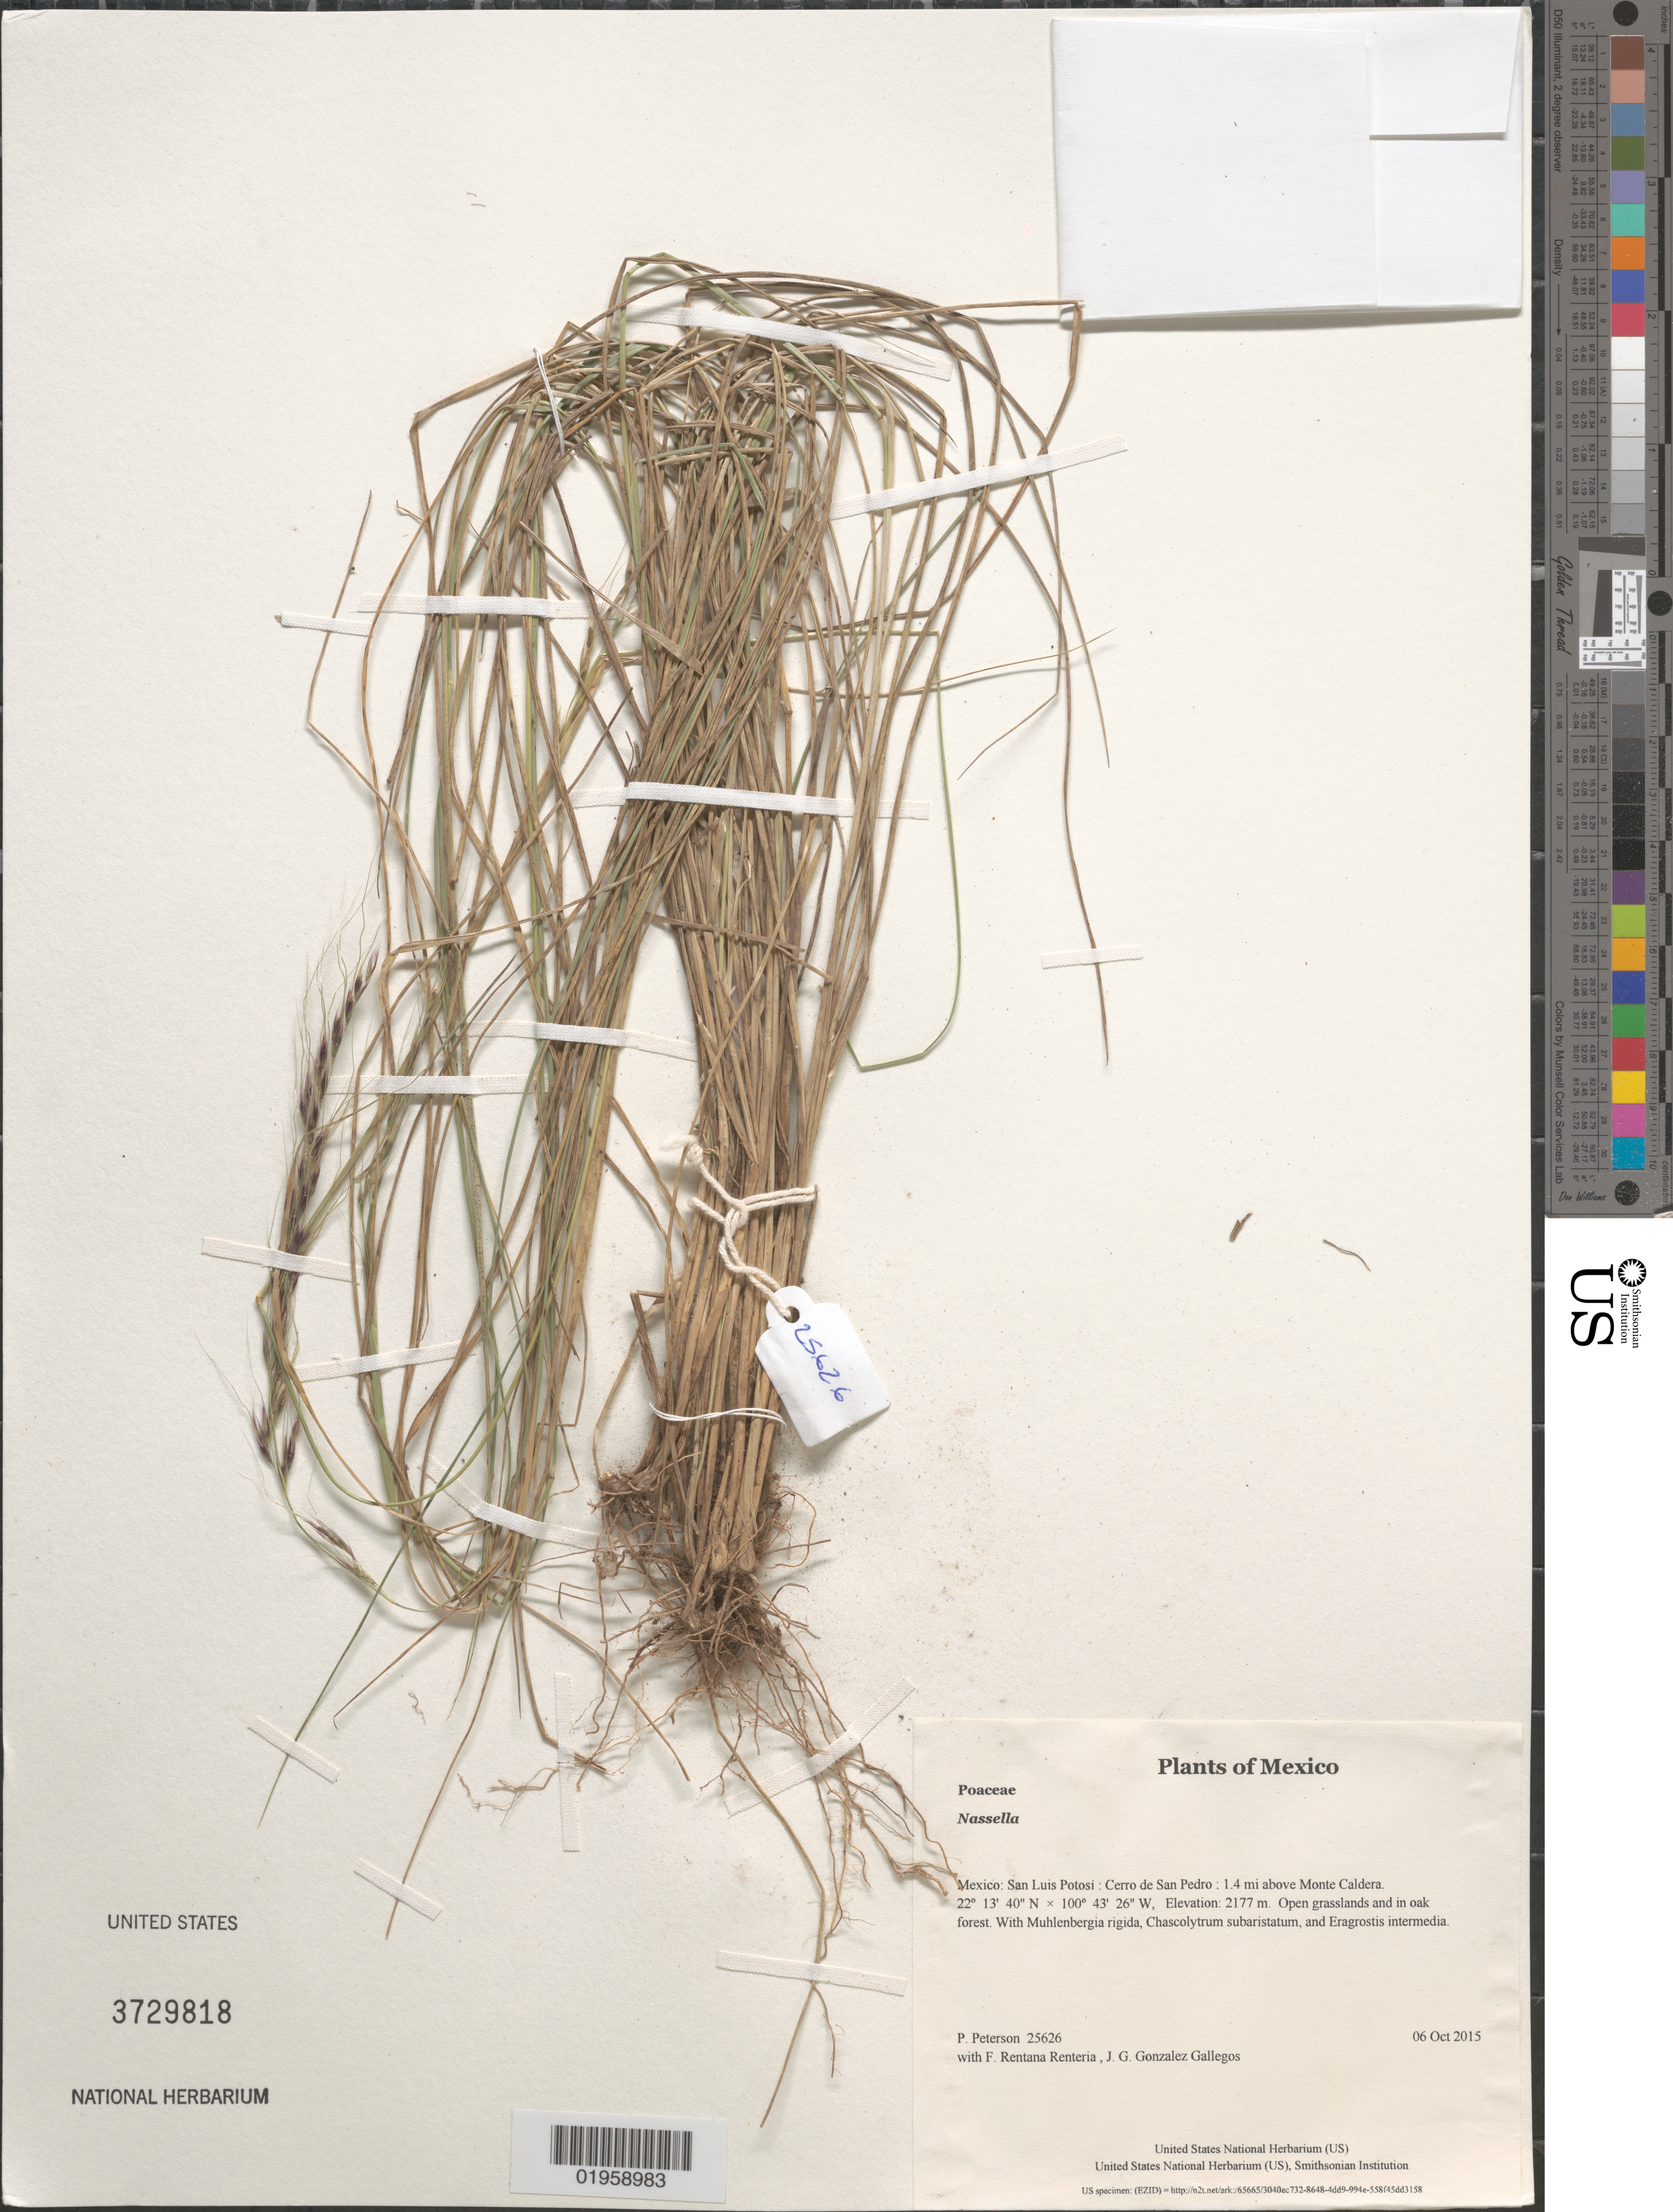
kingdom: Plantae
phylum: Tracheophyta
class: Liliopsida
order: Poales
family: Poaceae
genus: Nassella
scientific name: Nassella sp.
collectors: P. M. Peterson, F. Rentana Renteria & J. G. Gonzalez Gallegos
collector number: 25626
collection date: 2015-10-06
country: Mexico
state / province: San Luis Potosí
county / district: Cerro de San Pedro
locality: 1.4 mi above Monte Caldera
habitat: Open grasslands and in oak forest.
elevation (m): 2177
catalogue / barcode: US 3729818